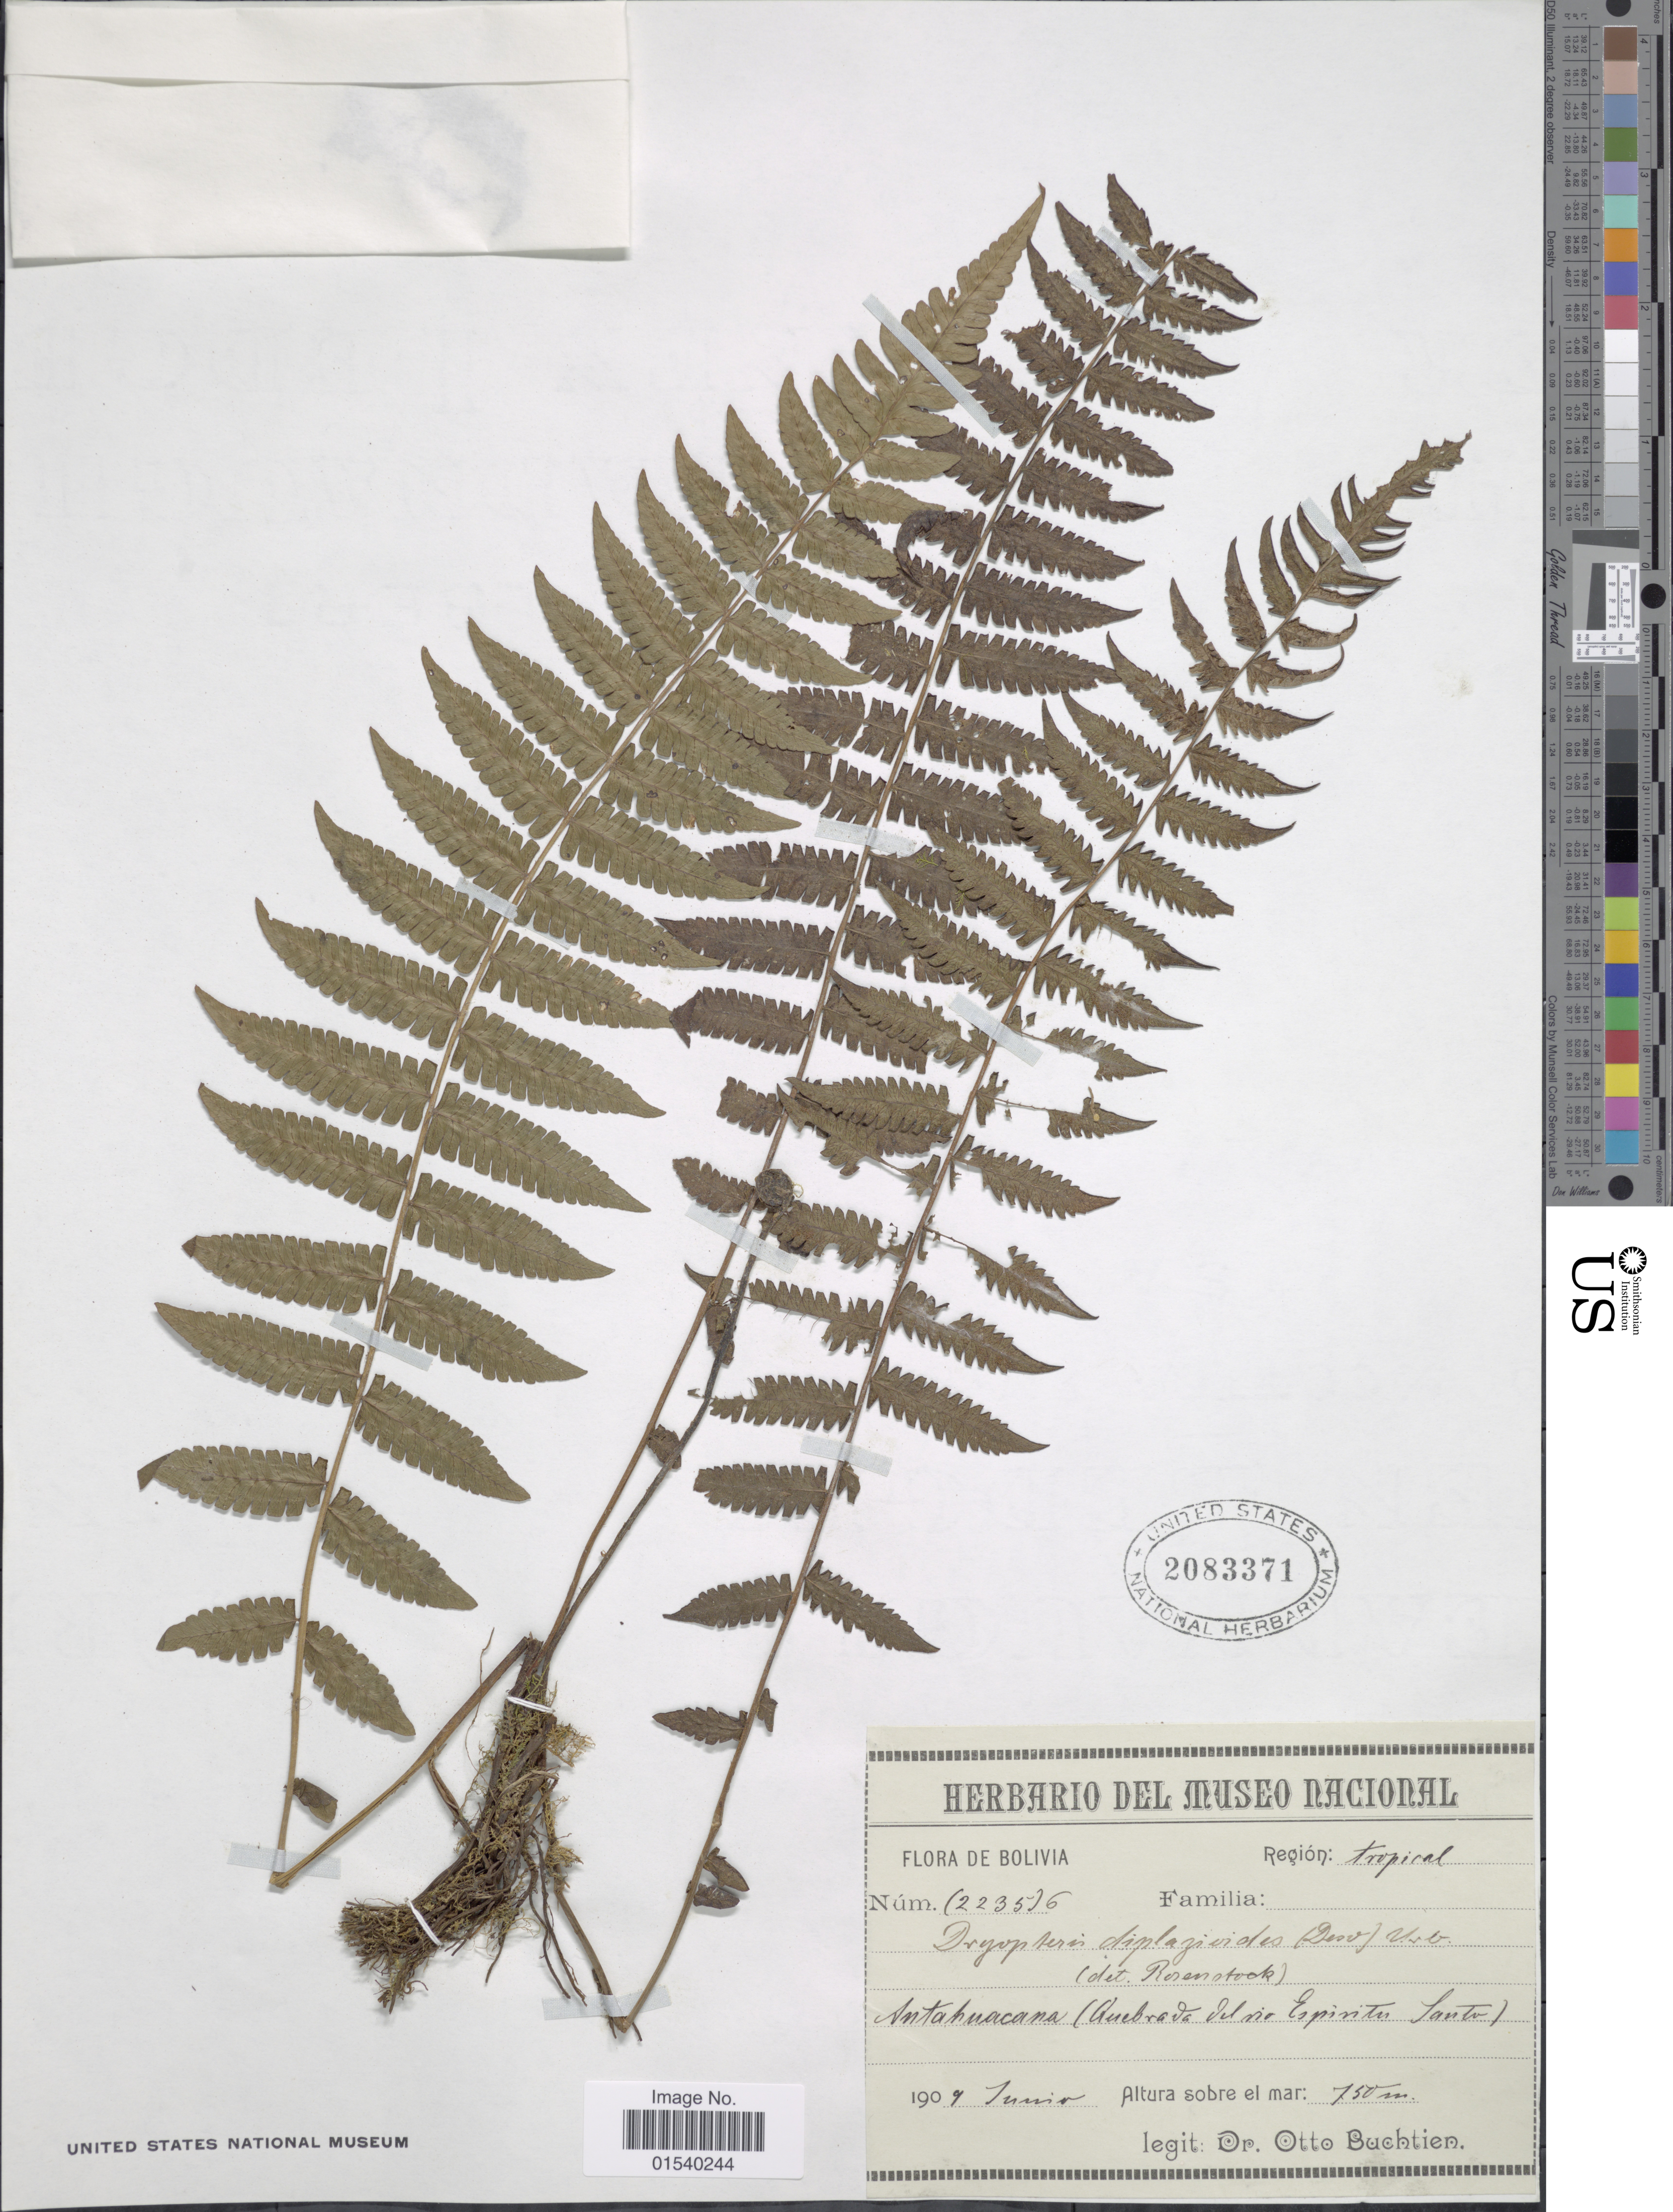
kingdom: Plantae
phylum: Tracheophyta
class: Polypodiopsida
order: Polypodiales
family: Thelypteridaceae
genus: Amauropelta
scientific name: Amauropelta linkiana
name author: (C. Presl) Pic. Serm.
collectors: O. Buchtien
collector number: (2235)6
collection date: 1909-06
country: Bolivia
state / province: Cochabamba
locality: Antahuacana (Quebrada del rio Espiritu Santo)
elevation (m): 750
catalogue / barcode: US 2083371